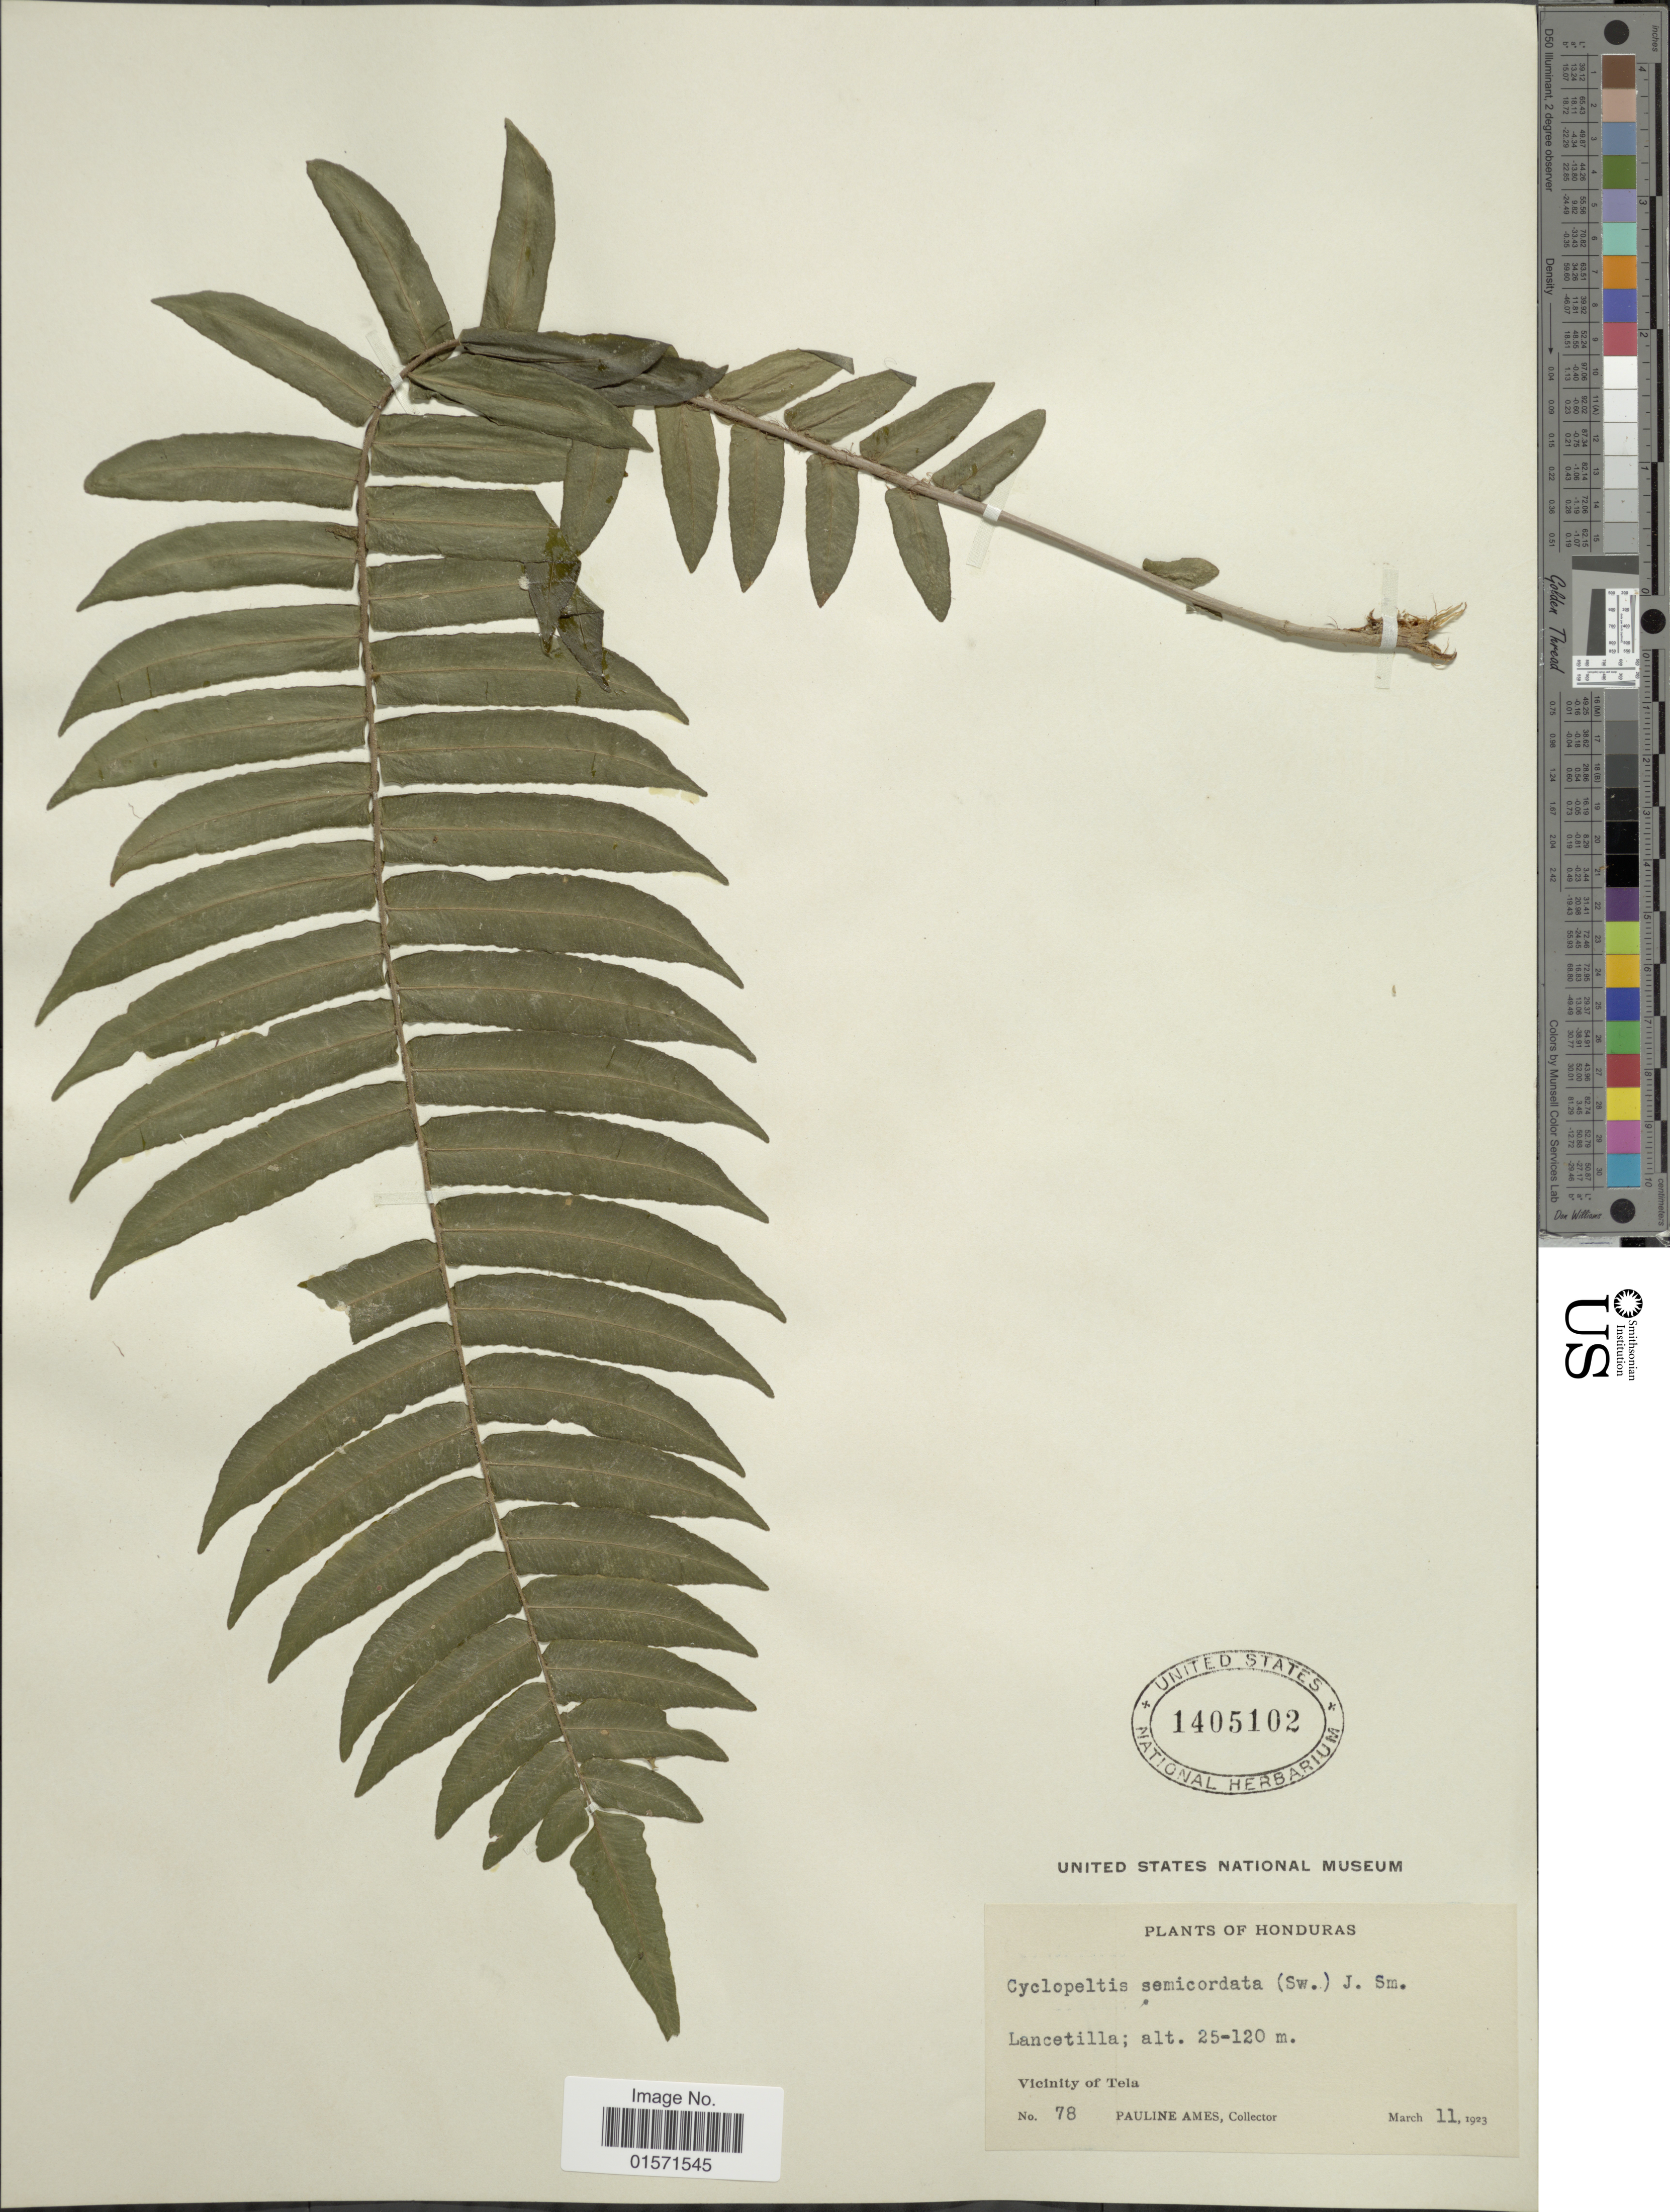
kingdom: Plantae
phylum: Tracheophyta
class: Polypodiopsida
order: Polypodiales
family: Lomariopsidaceae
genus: Cyclopeltis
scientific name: Cyclopeltis semicordata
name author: (Sw.) J. Sm.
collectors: P. Ames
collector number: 78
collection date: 1903-03-11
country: Honduras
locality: Lancetilla. Vicinity of Tela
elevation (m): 25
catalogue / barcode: US 1405102